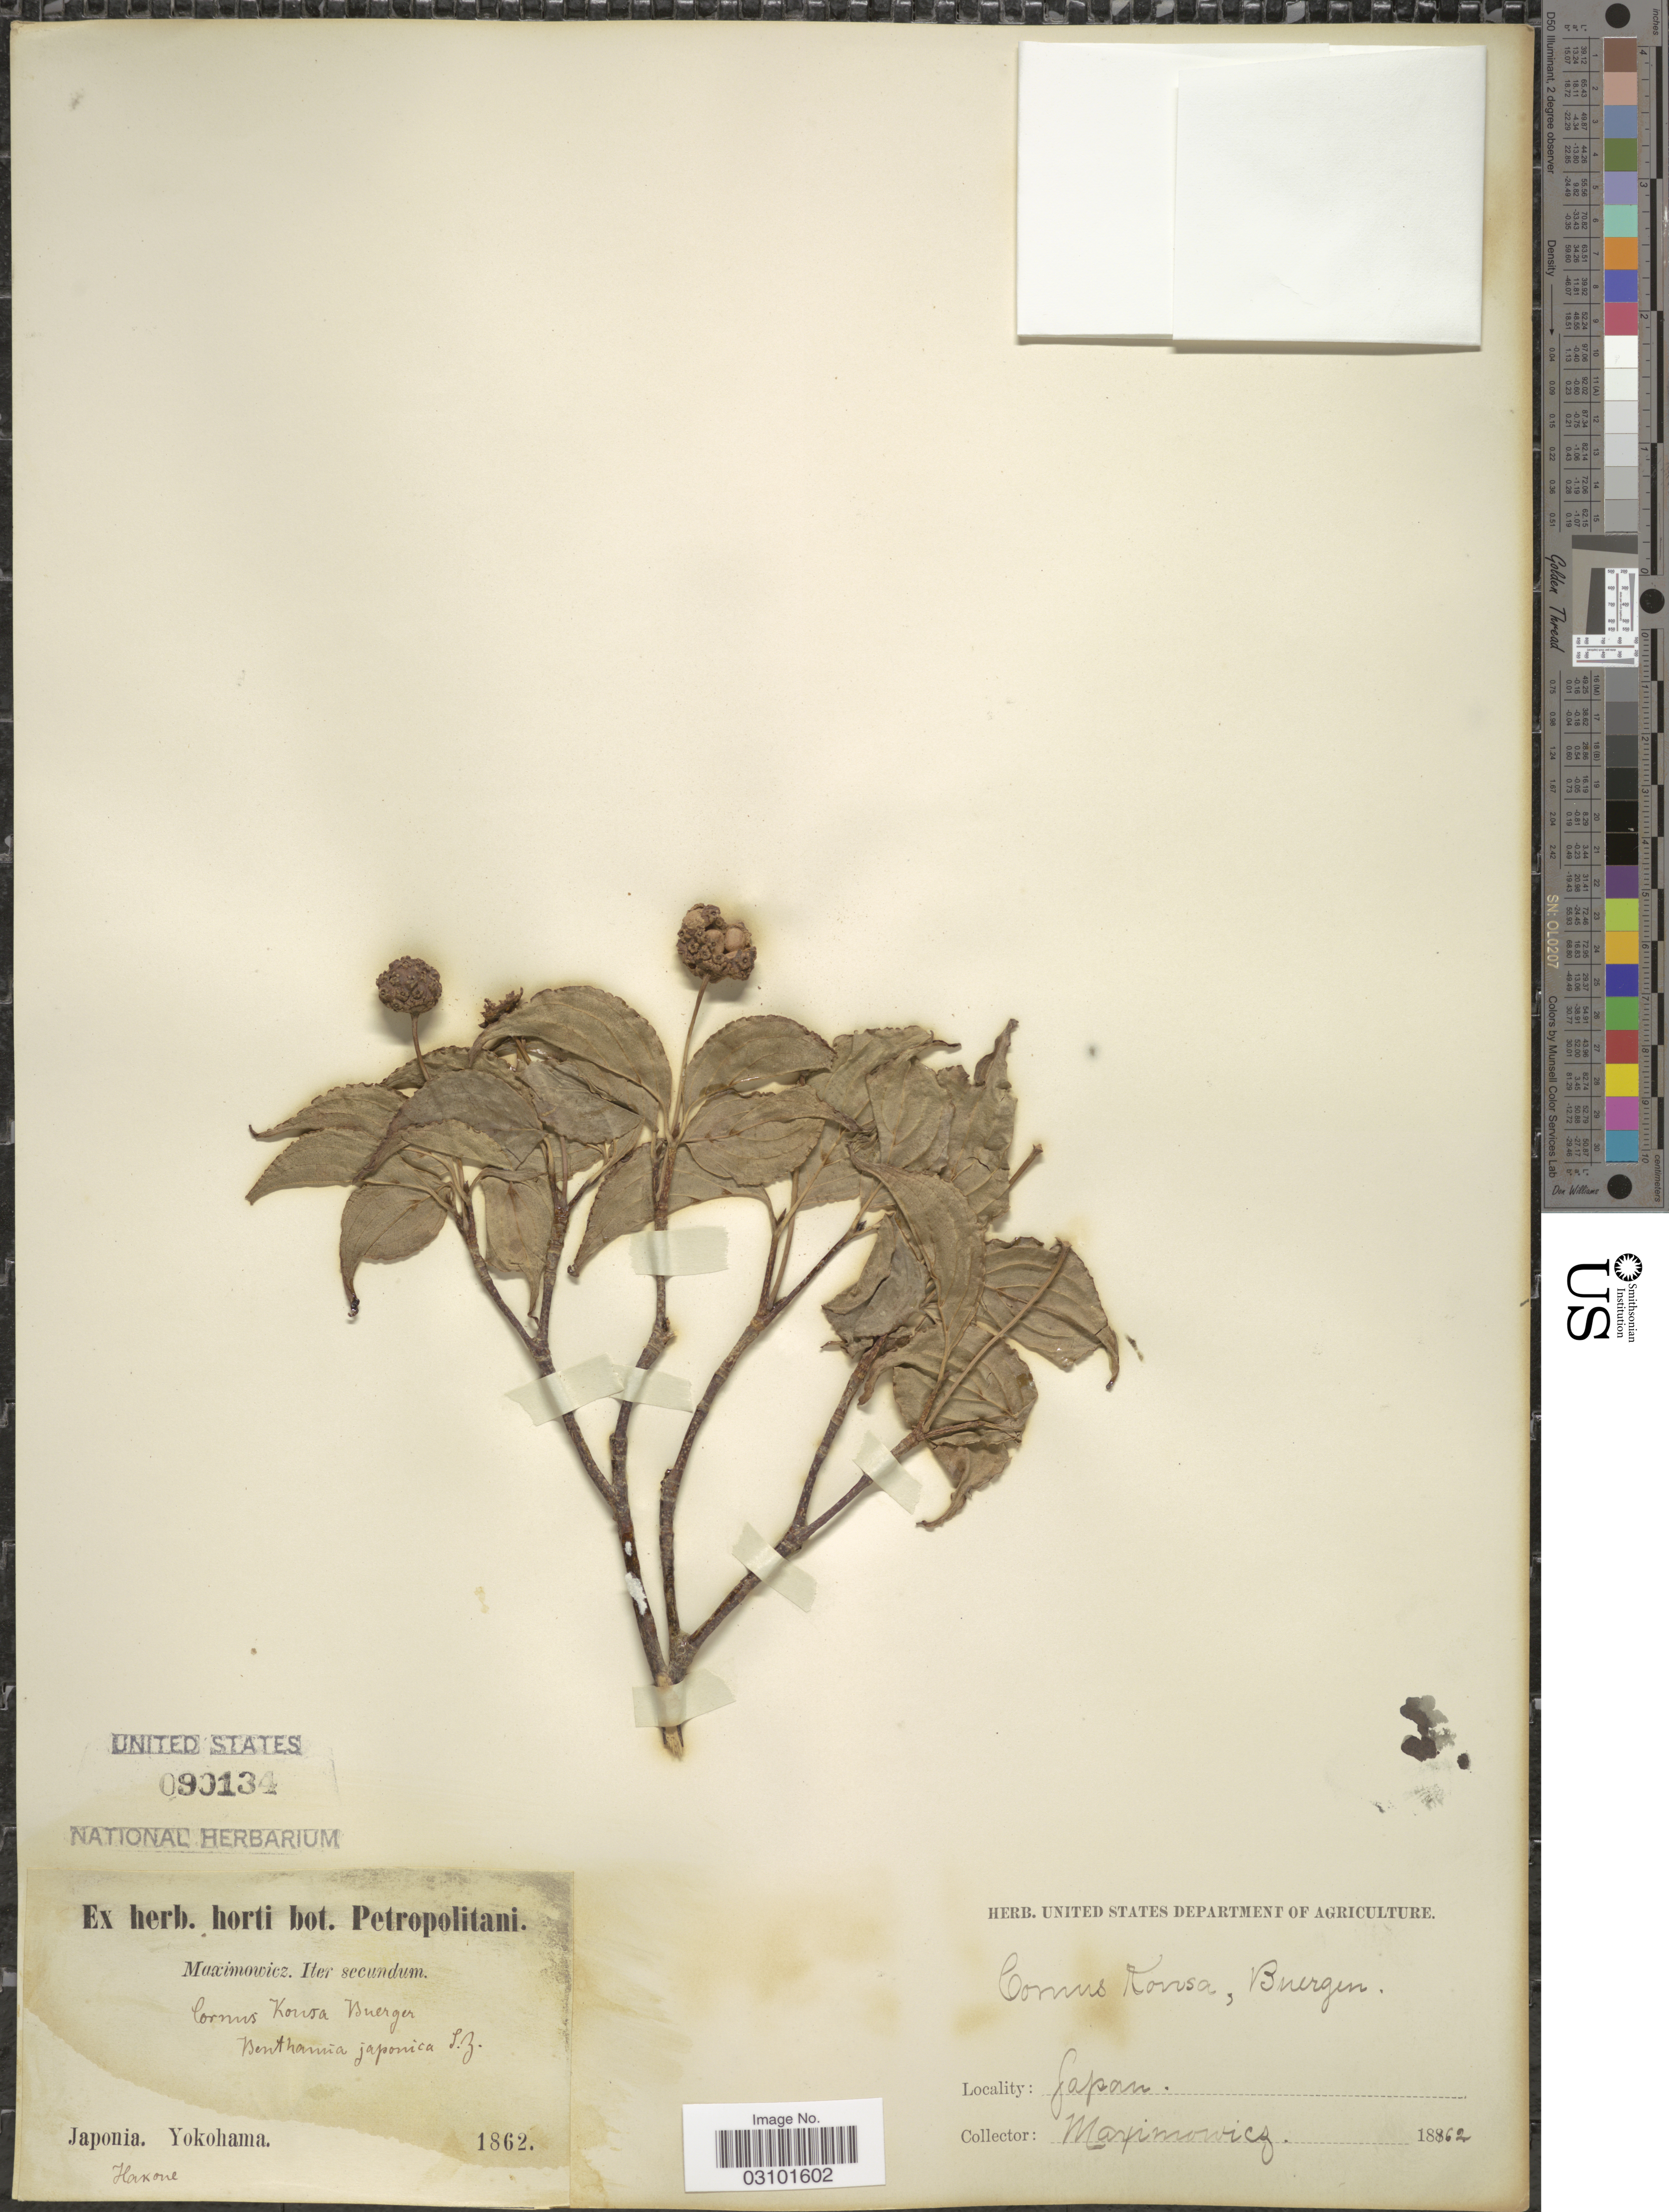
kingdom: Plantae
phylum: Tracheophyta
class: Magnoliopsida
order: Cornales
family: Cornaceae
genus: Cornus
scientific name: Cornus kousa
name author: F. Buerger ex Miq.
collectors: -. Maximowicz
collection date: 1862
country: Japan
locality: Yokohama. Hakone.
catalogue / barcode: US 90134